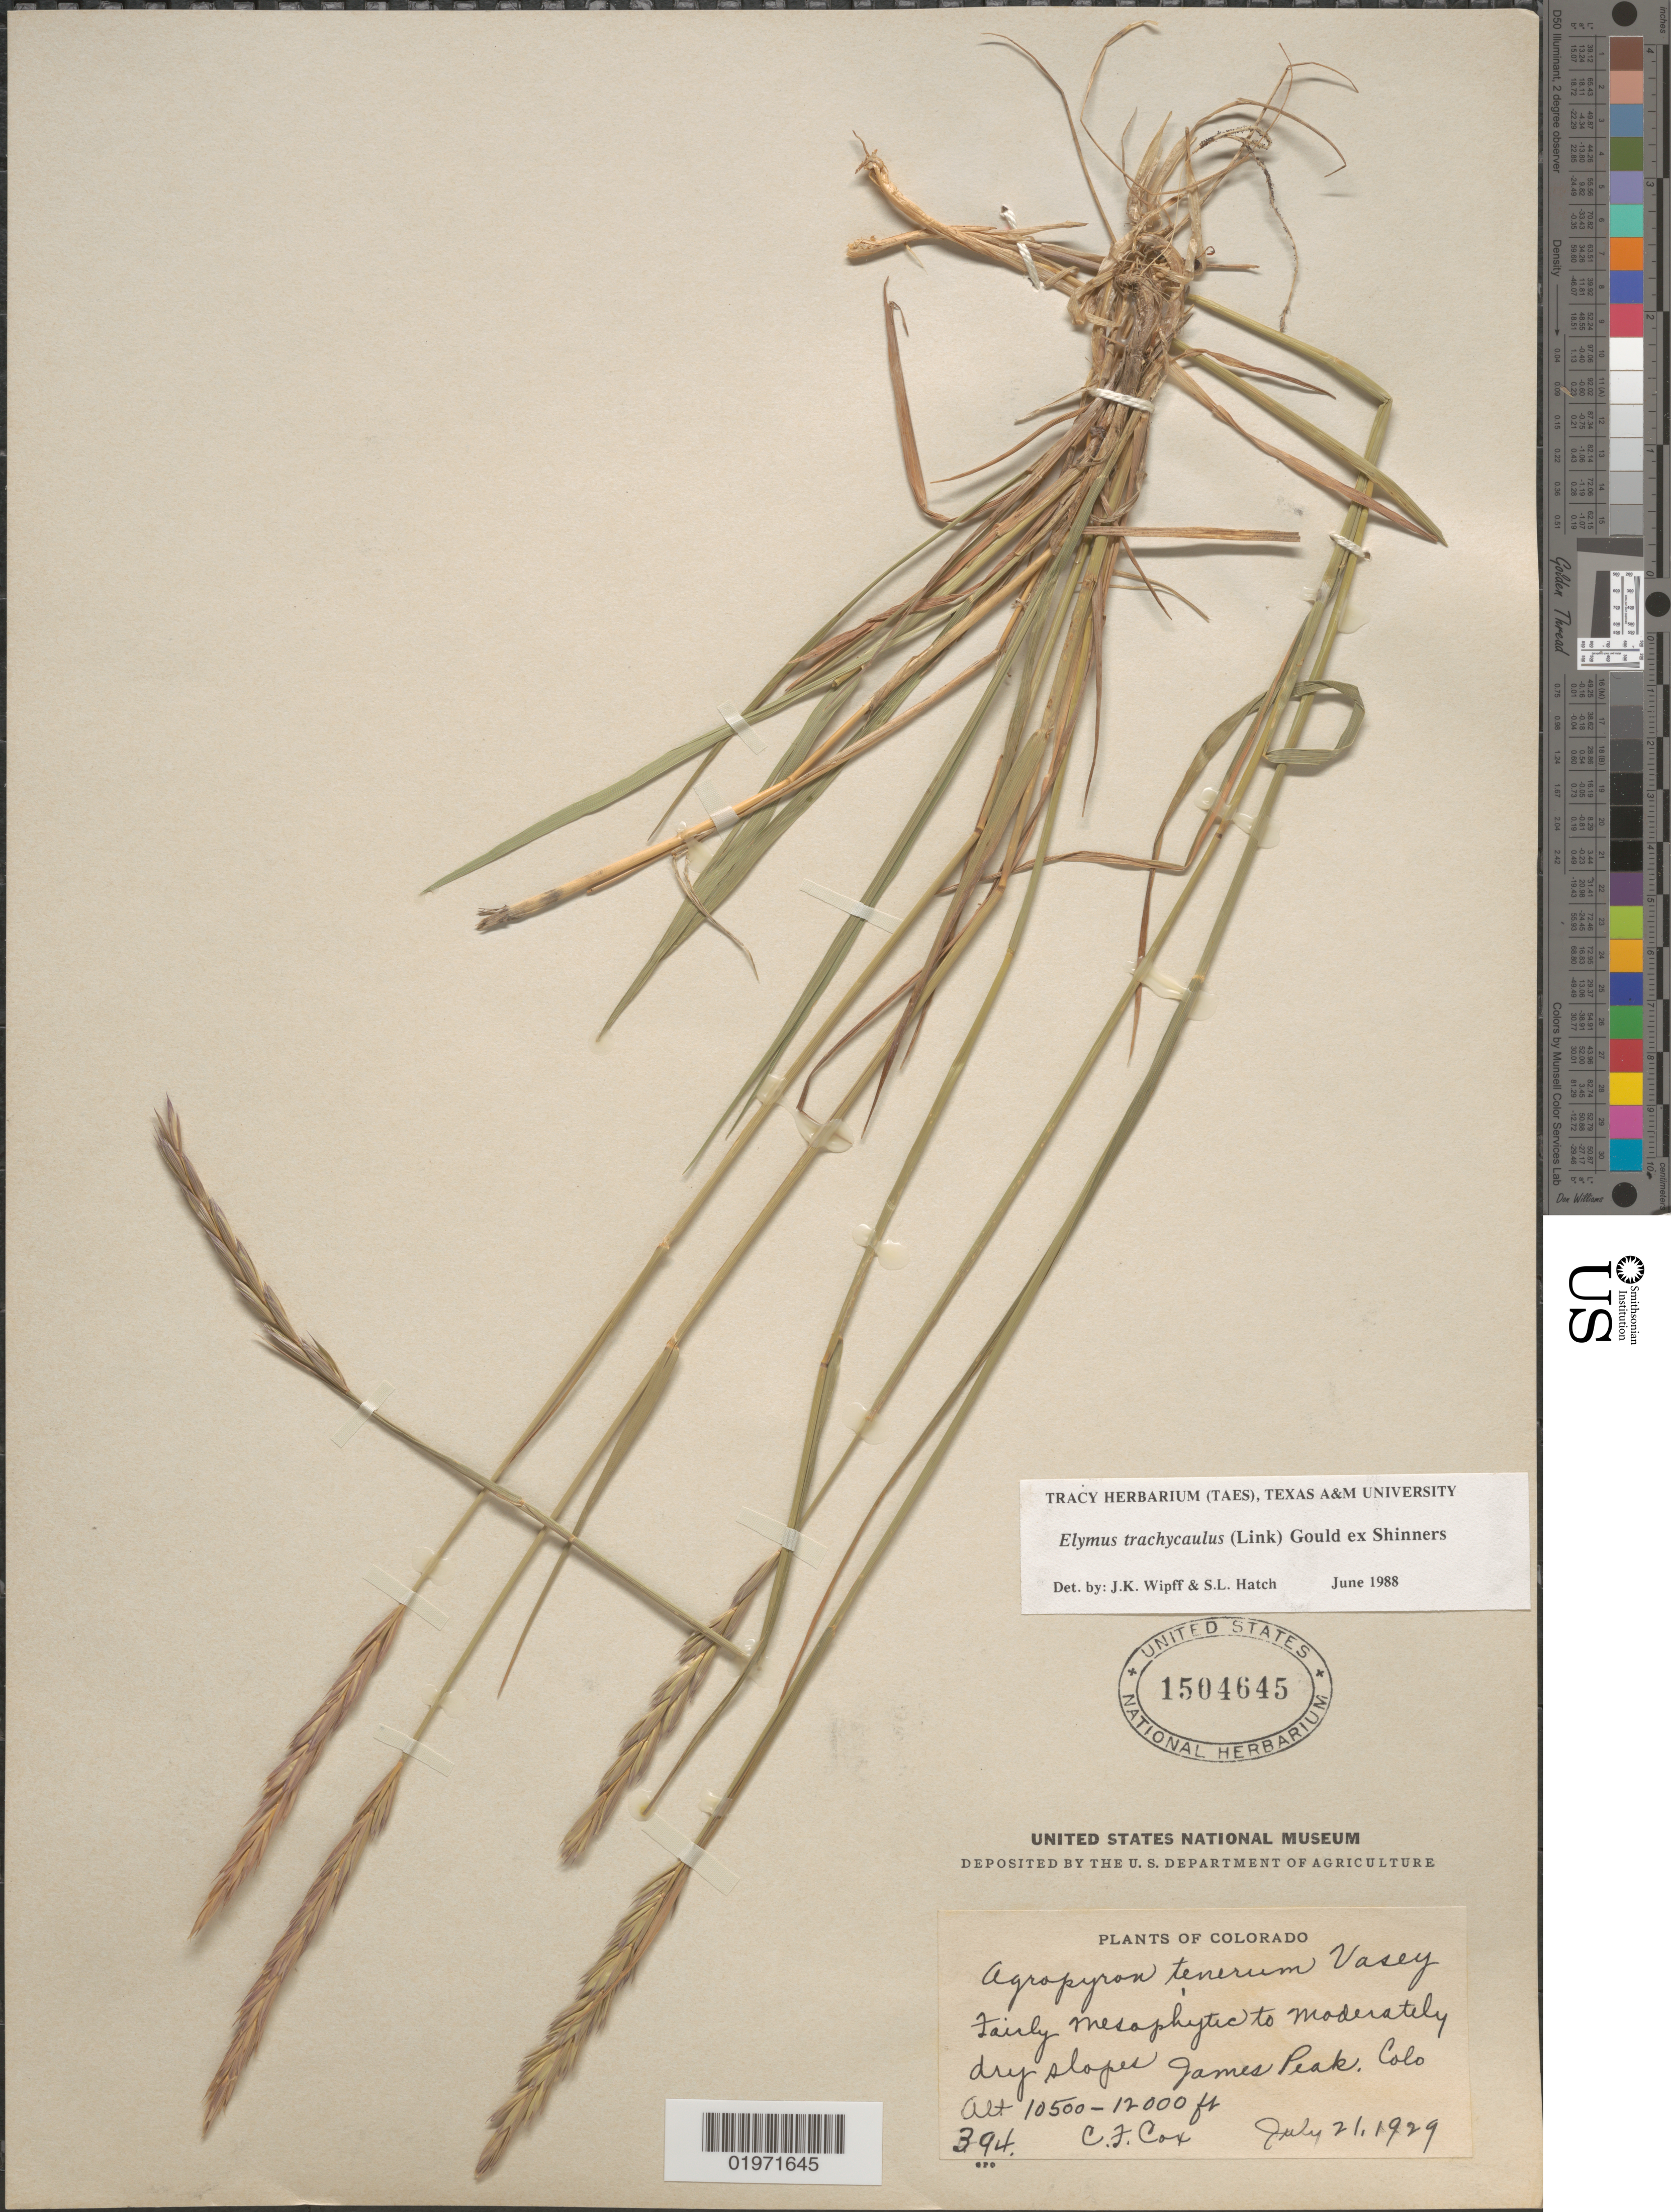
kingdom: Plantae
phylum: Tracheophyta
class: Liliopsida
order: Poales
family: Poaceae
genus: Elymus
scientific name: Elymus trachycaulus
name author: (Link) Gould ex Shinners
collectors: C. Cox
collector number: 394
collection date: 1929-07-21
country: United States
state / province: Colorado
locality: Fairly mesophytic to moderately dry slopes James Peak.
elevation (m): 3200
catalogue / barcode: US 1504645